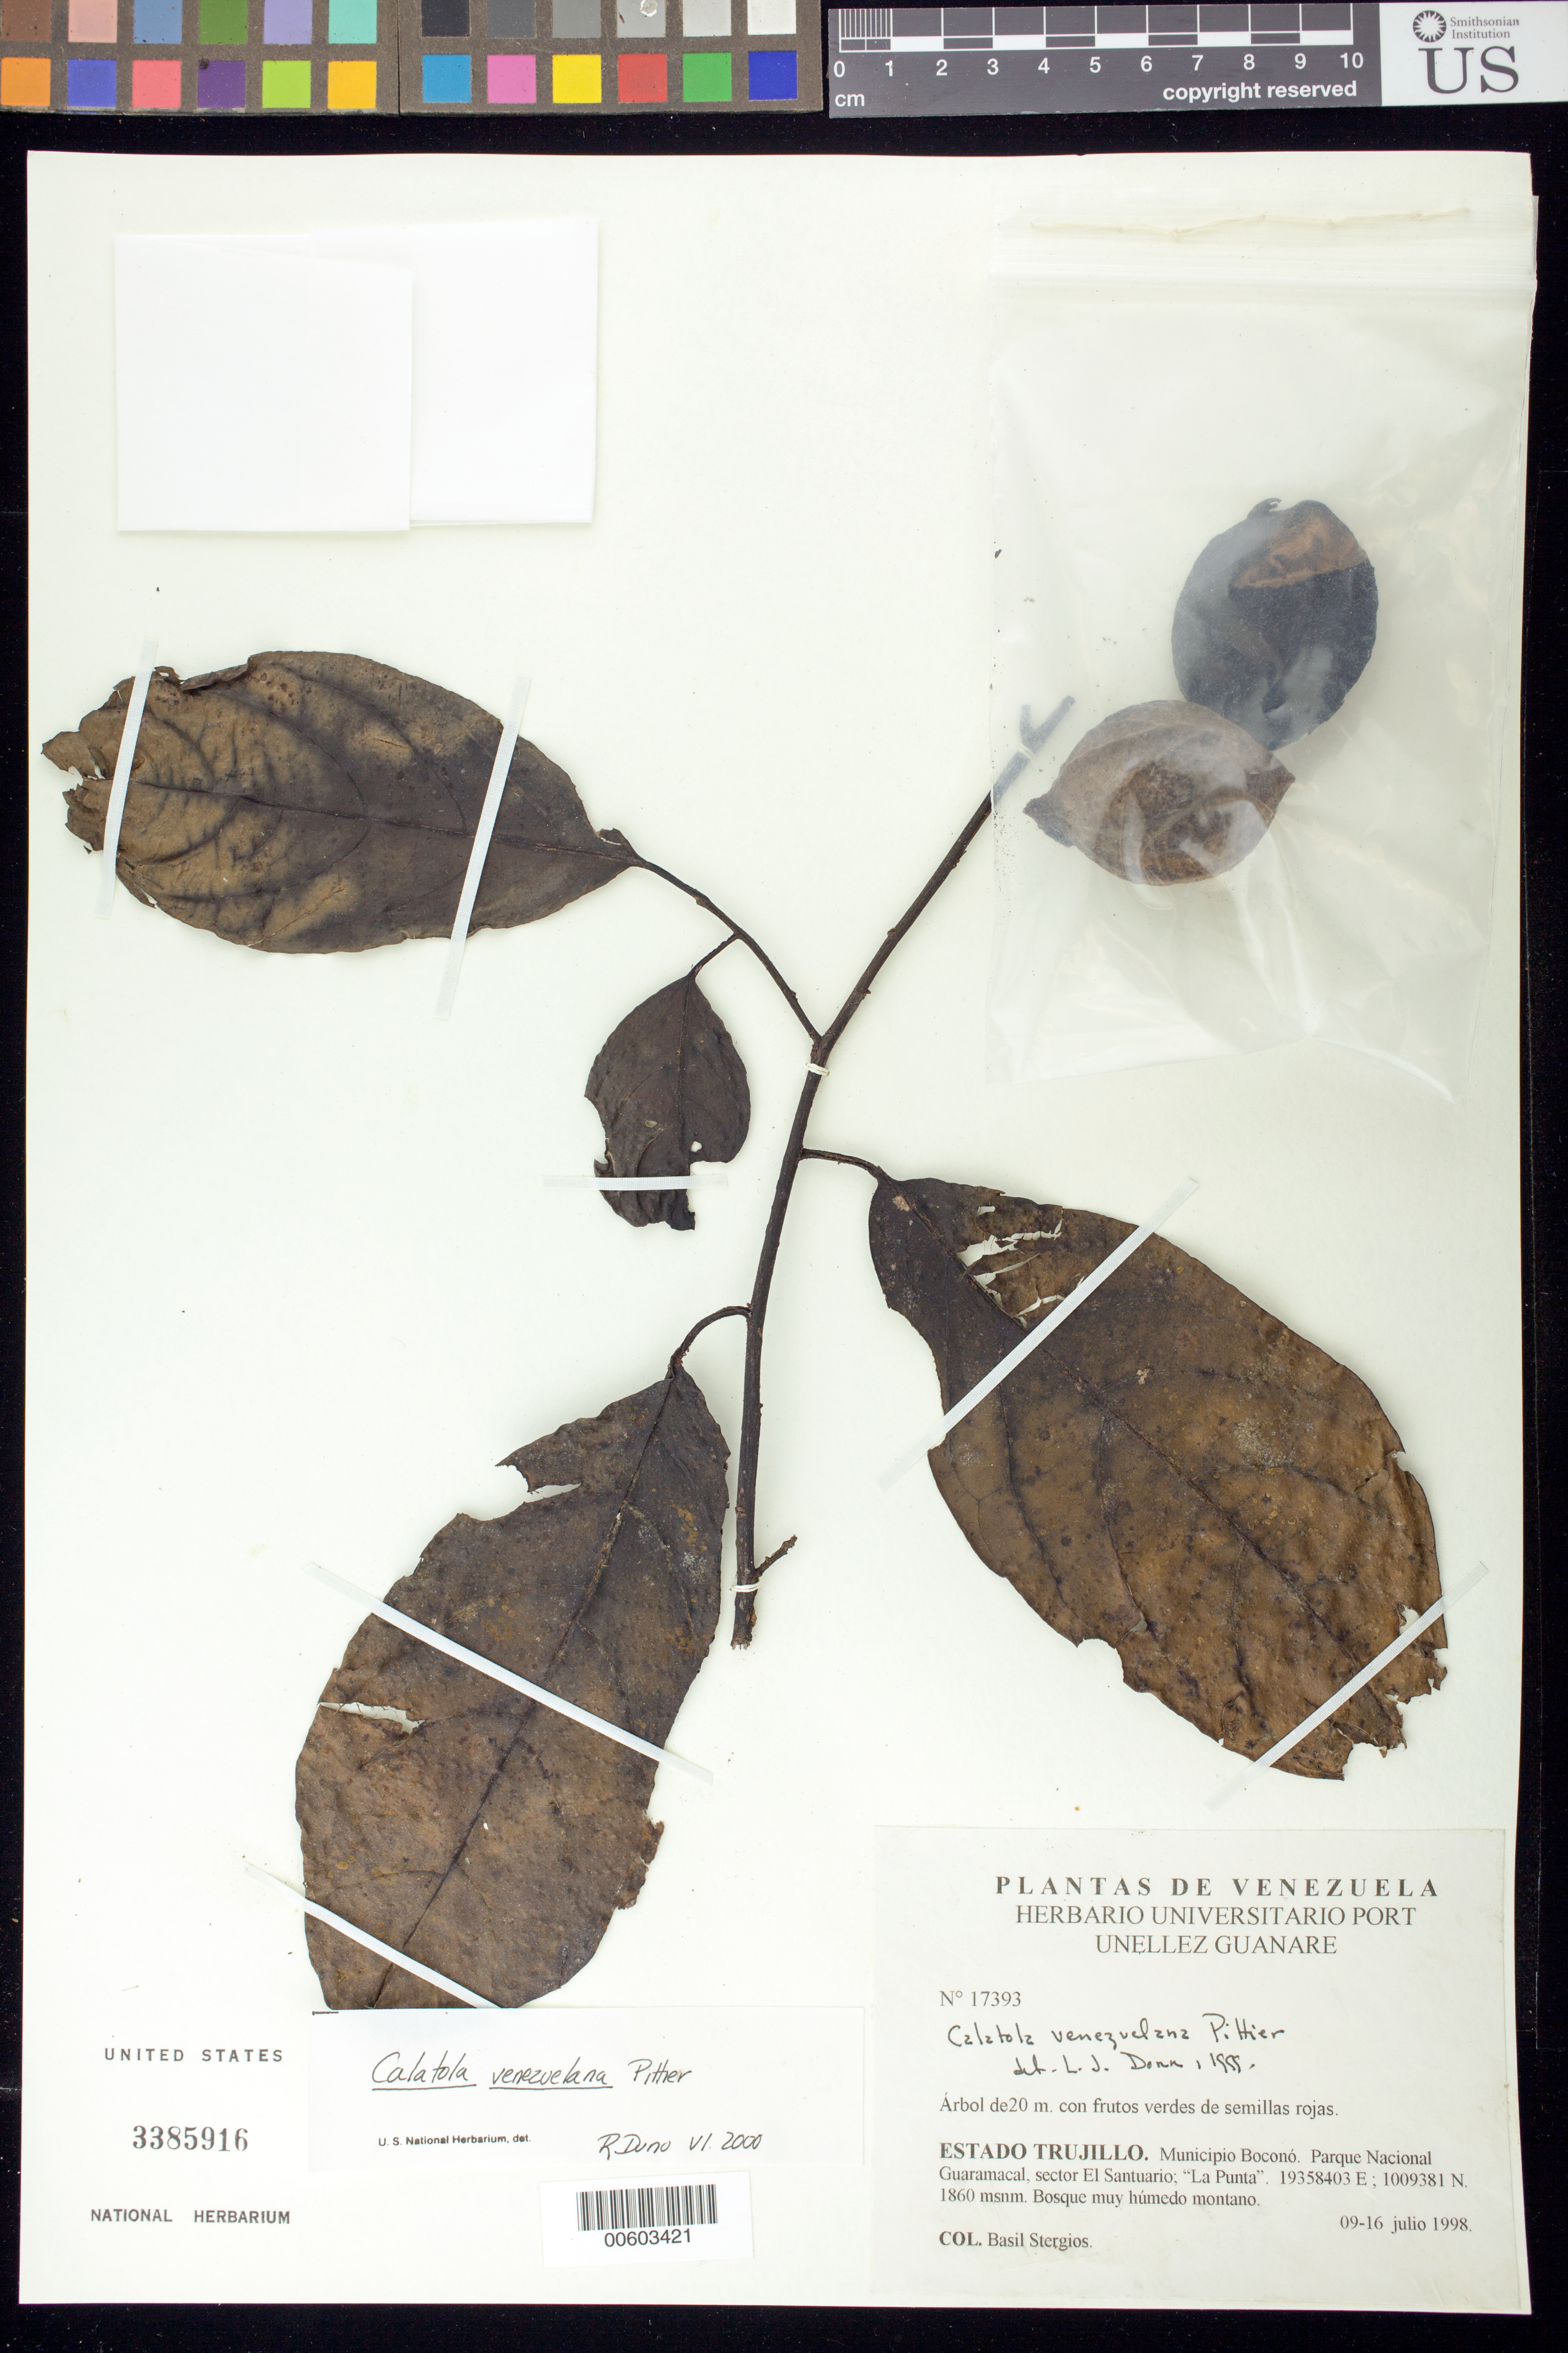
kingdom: Plantae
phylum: Tracheophyta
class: Magnoliopsida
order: Metteniusales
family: Metteniusaceae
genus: Calatola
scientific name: Calatola venezuelana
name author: Pittier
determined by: Duno de Stefano, R.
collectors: B. G. Stergios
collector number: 17393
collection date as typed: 09 Jul 1998 to 16 Jul 1998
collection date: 1998-07-09/1998-07-16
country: Venezuela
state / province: Trujillo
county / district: Boconó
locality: Parque Nacional Guaramacal, Sector El Santuario, La Punta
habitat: Bosques muy húmedo montano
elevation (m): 1860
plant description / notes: NY, PORT, US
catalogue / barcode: US 3385916